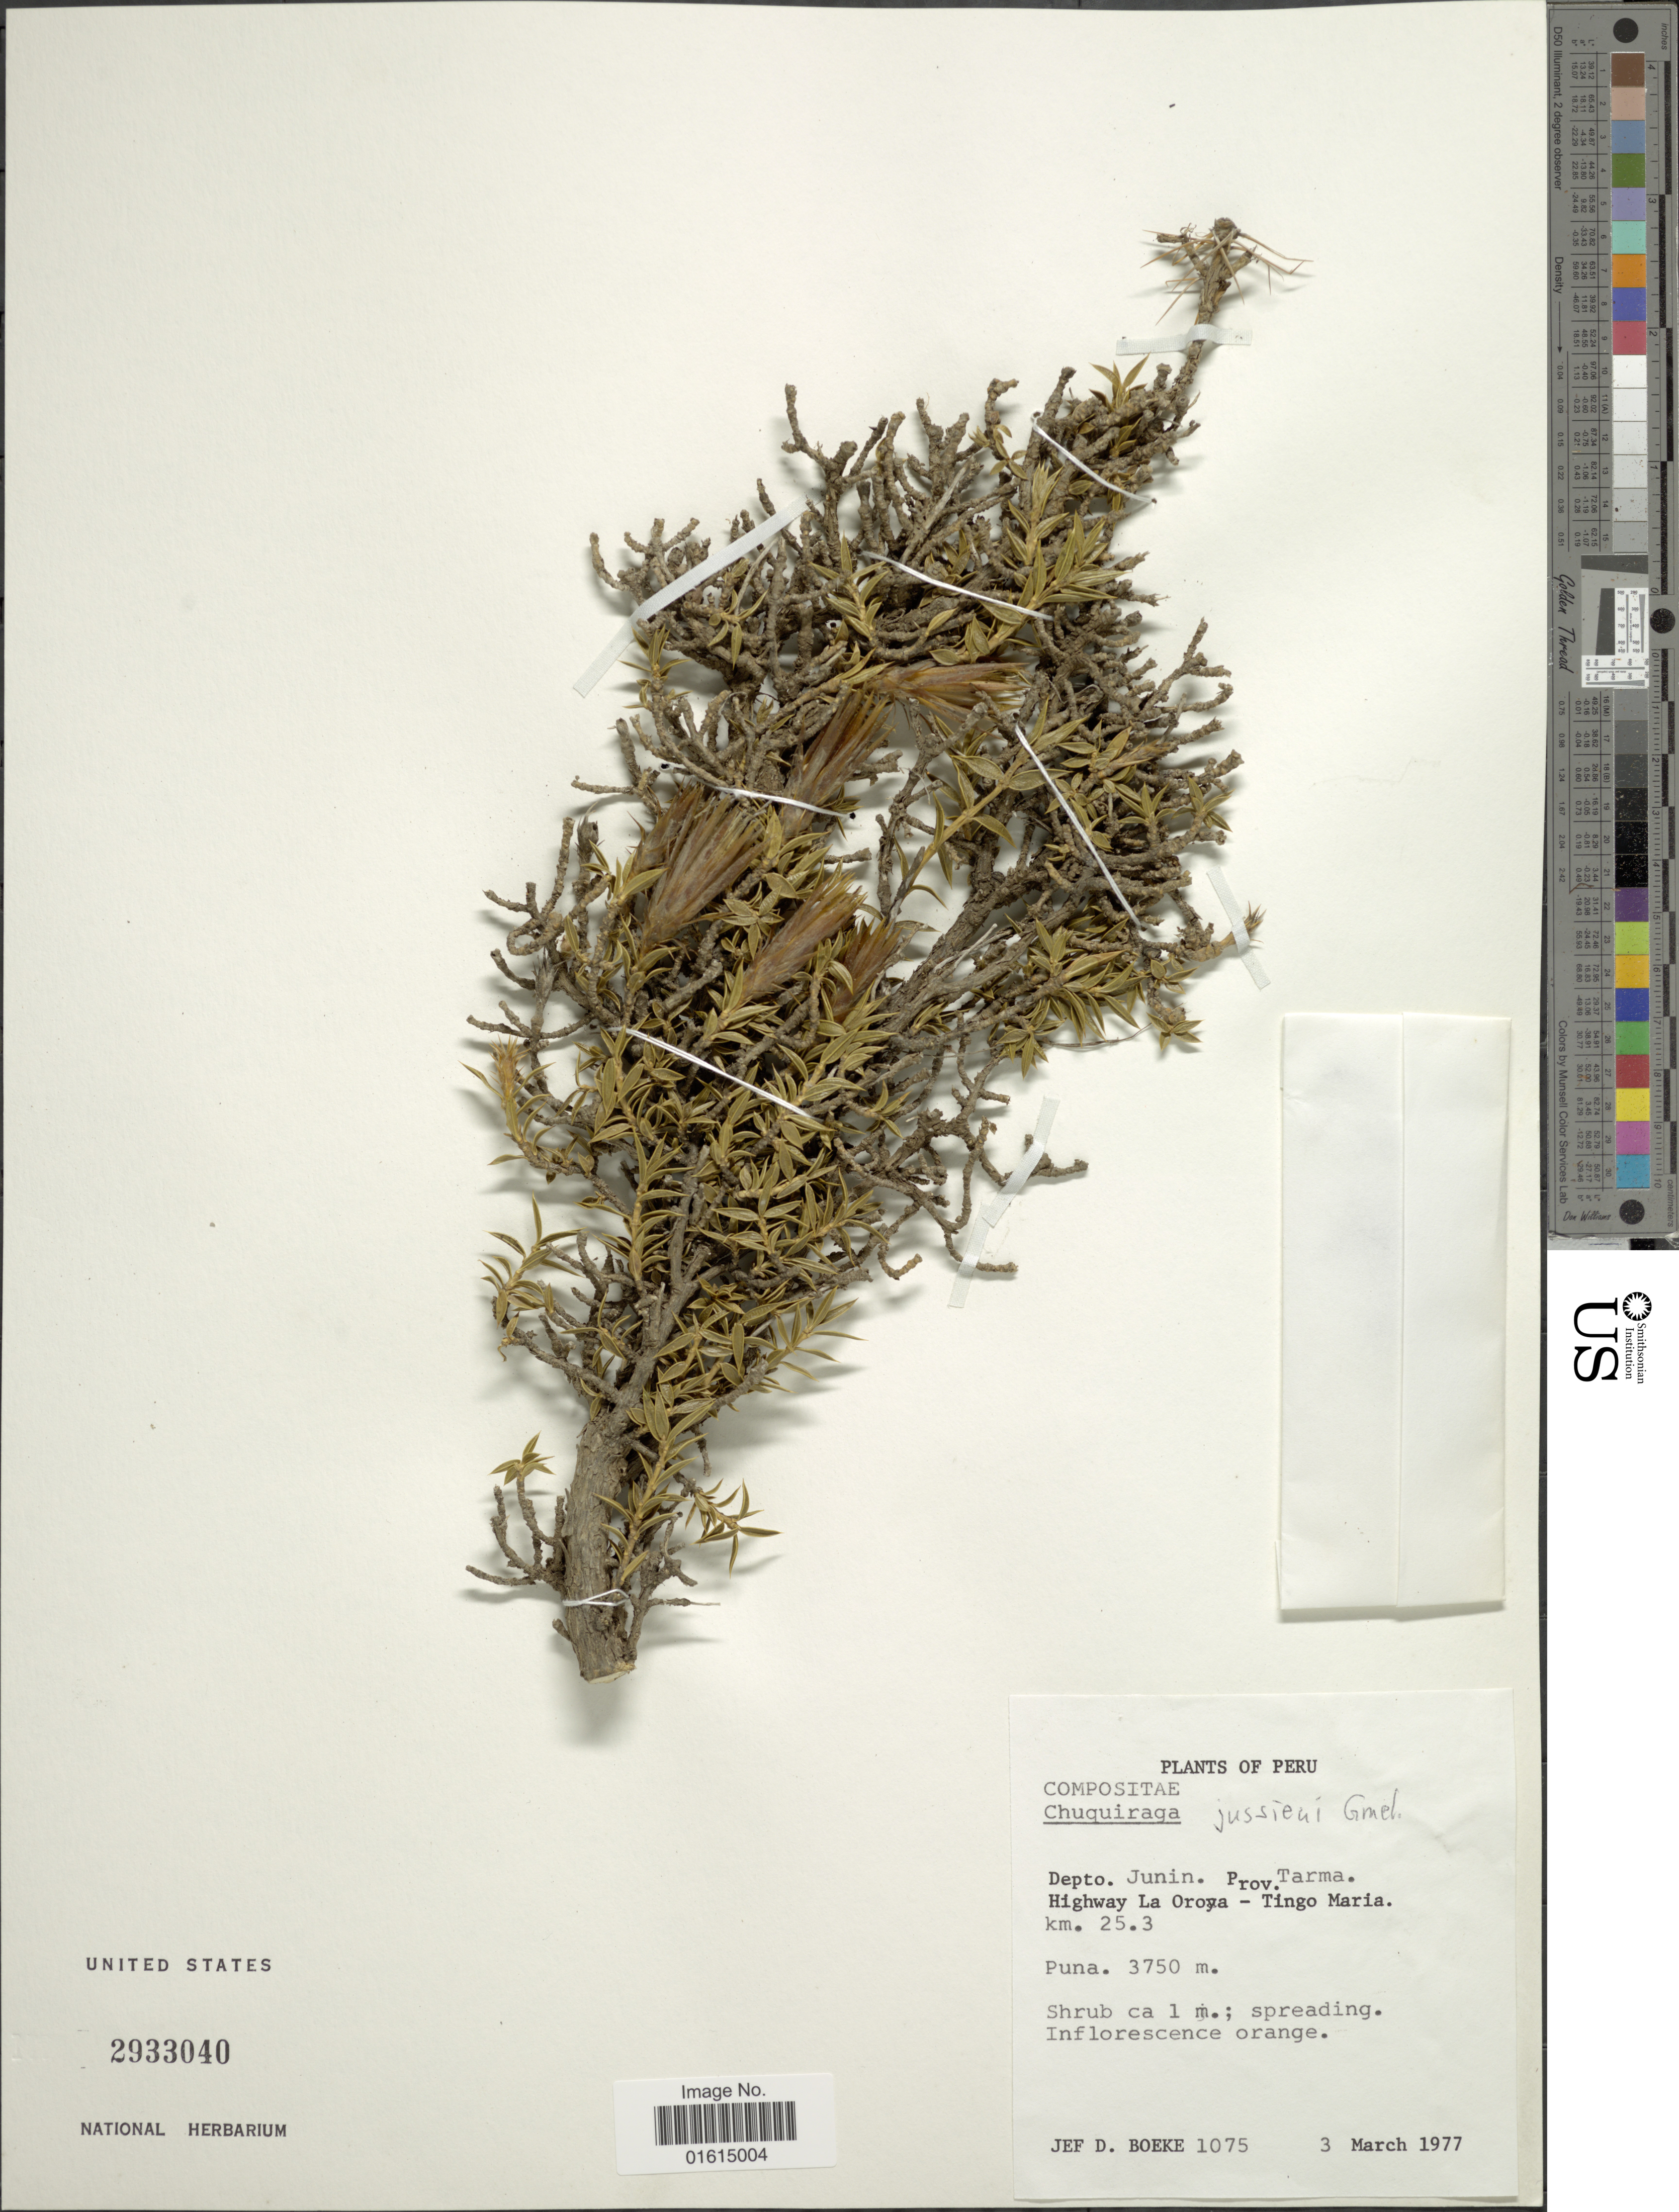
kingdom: Plantae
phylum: Tracheophyta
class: Magnoliopsida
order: Asterales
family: Asteraceae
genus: Chuquiraga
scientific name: Chuquiraga jussieui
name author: J.F. Gmel.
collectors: J. D. Boeke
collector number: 1075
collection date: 1977-03-03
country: Peru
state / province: Junín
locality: Depto. Junin, Prov. Tarma, Highway La Oroya-Tingo Maria, km 25.3, Puna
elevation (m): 3750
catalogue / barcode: US 2933040